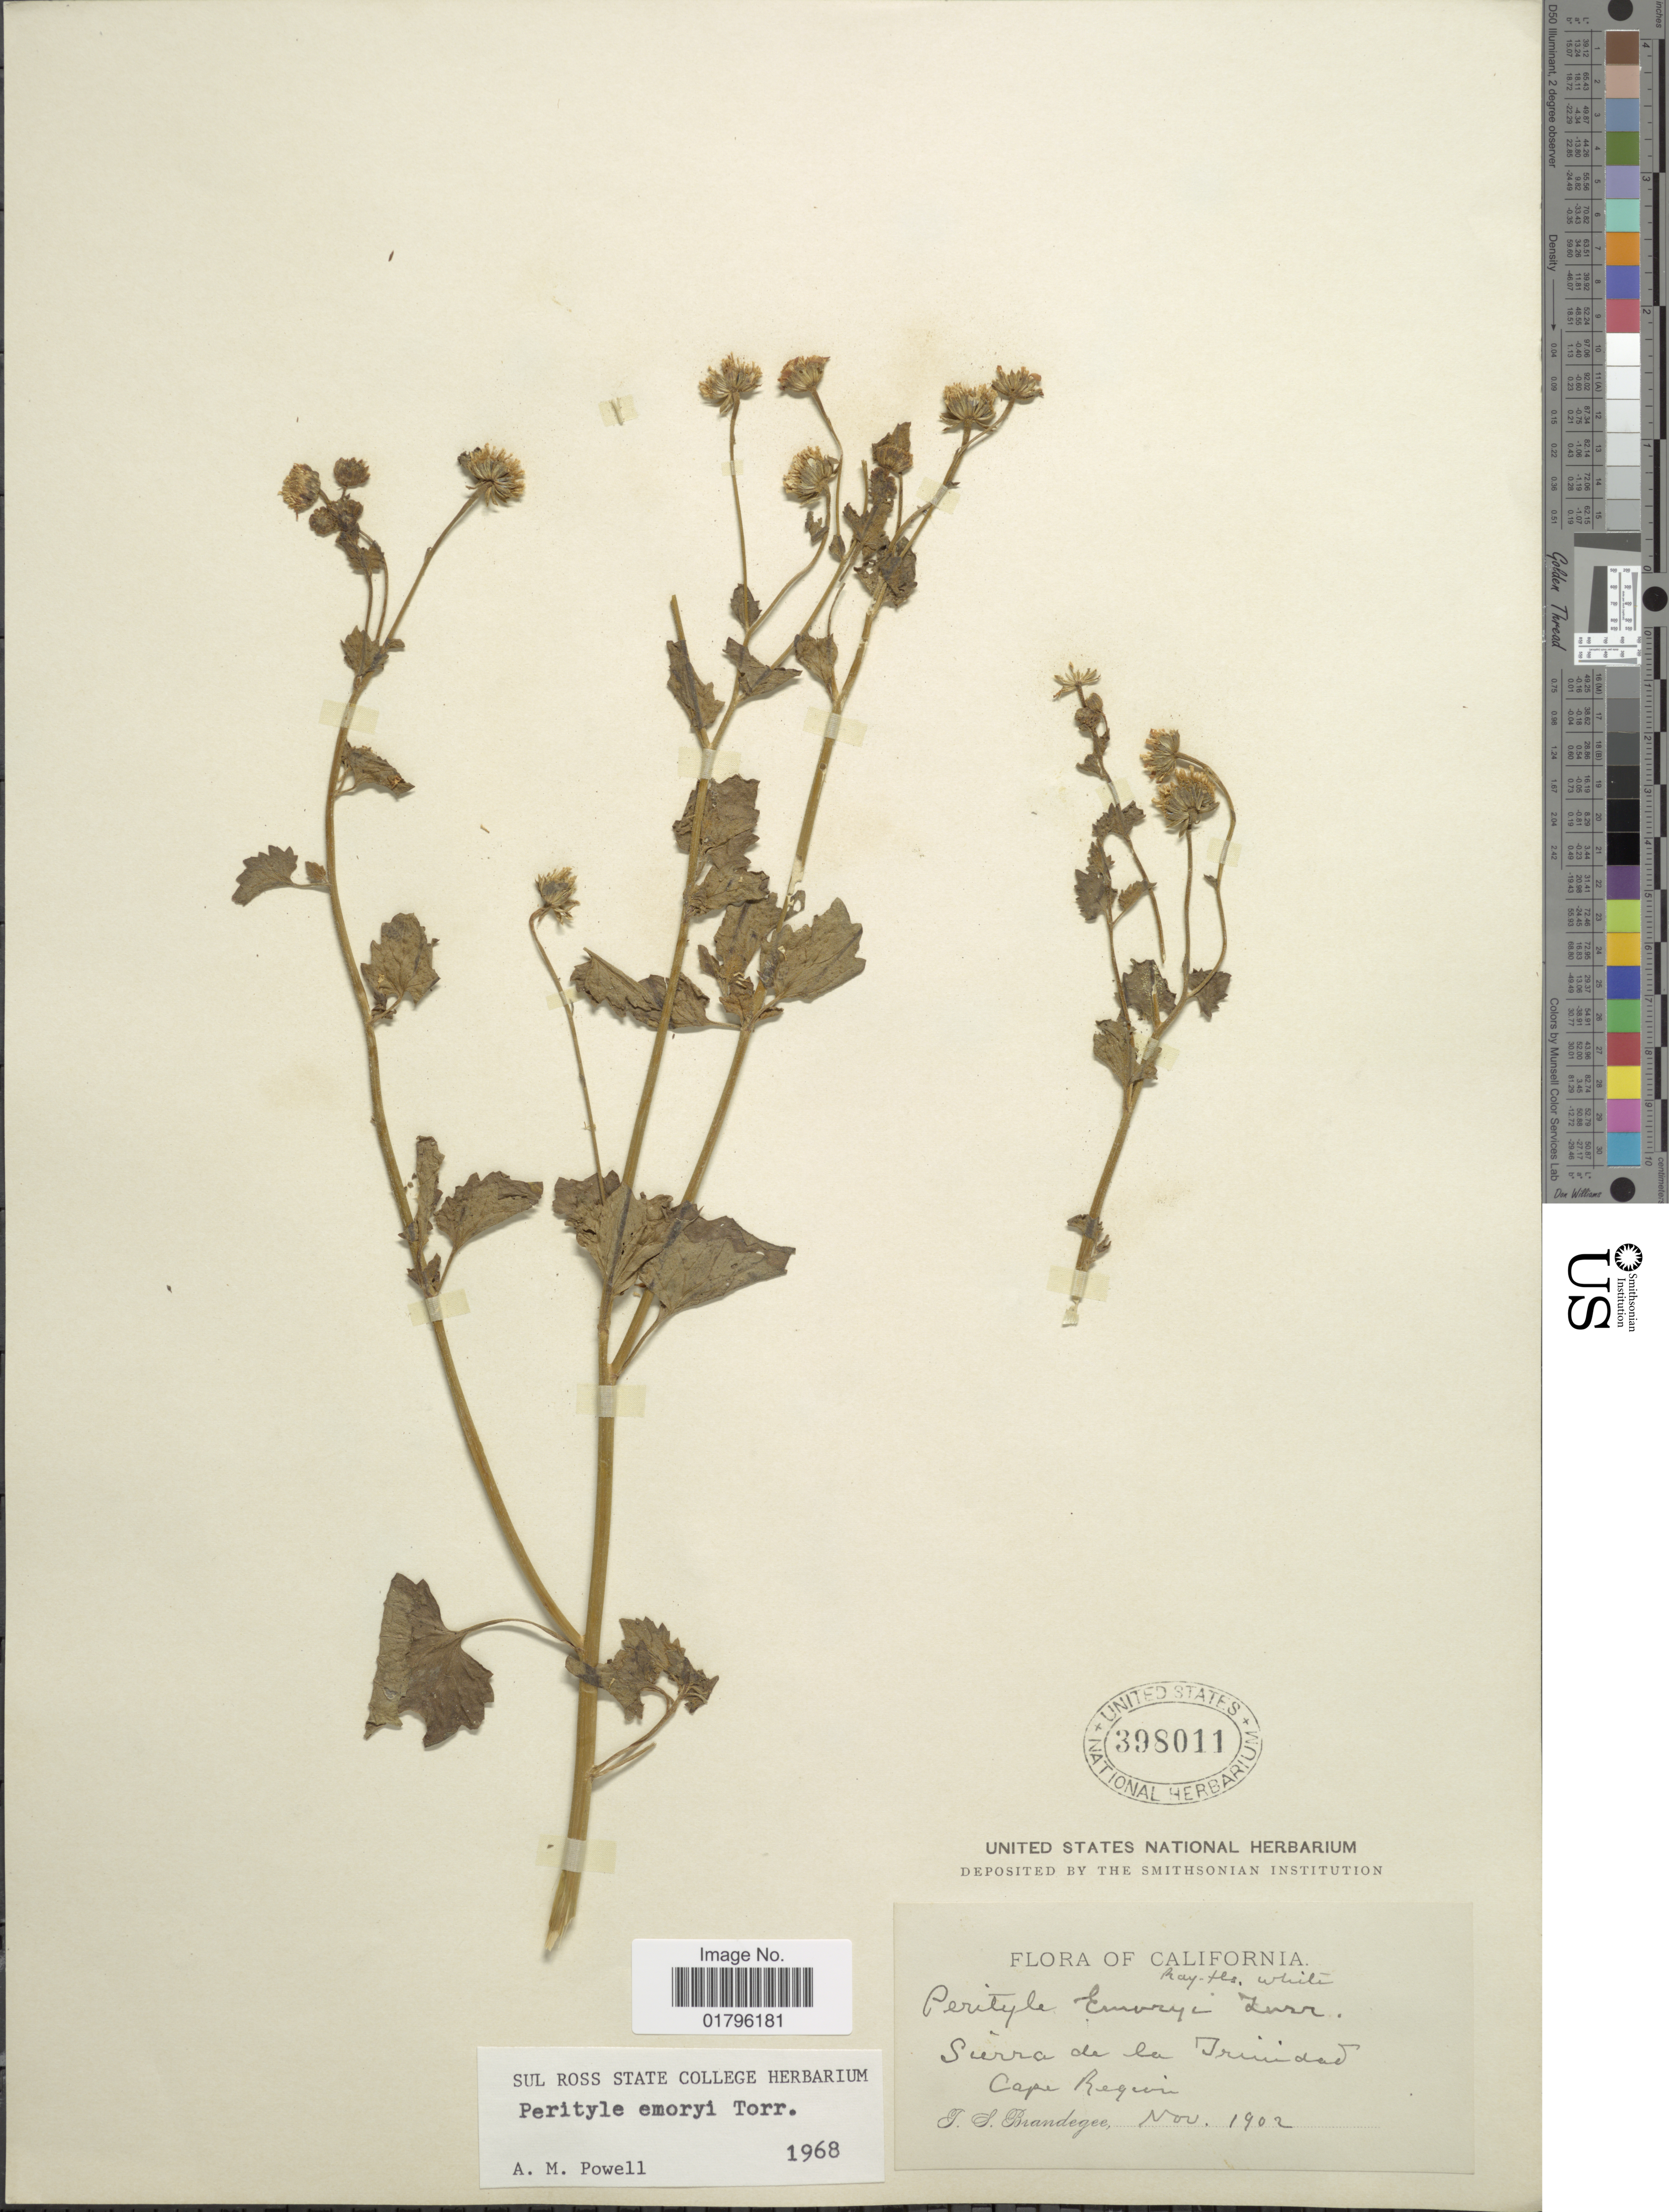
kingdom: Plantae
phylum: Tracheophyta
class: Magnoliopsida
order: Asterales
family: Asteraceae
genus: Perityle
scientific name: Perityle emoryi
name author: Torr.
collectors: T. S. Brandegee (herbarium)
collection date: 1902-11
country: United States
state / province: California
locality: Sierra de la Trinidad. Cape Region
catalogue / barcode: US 398011